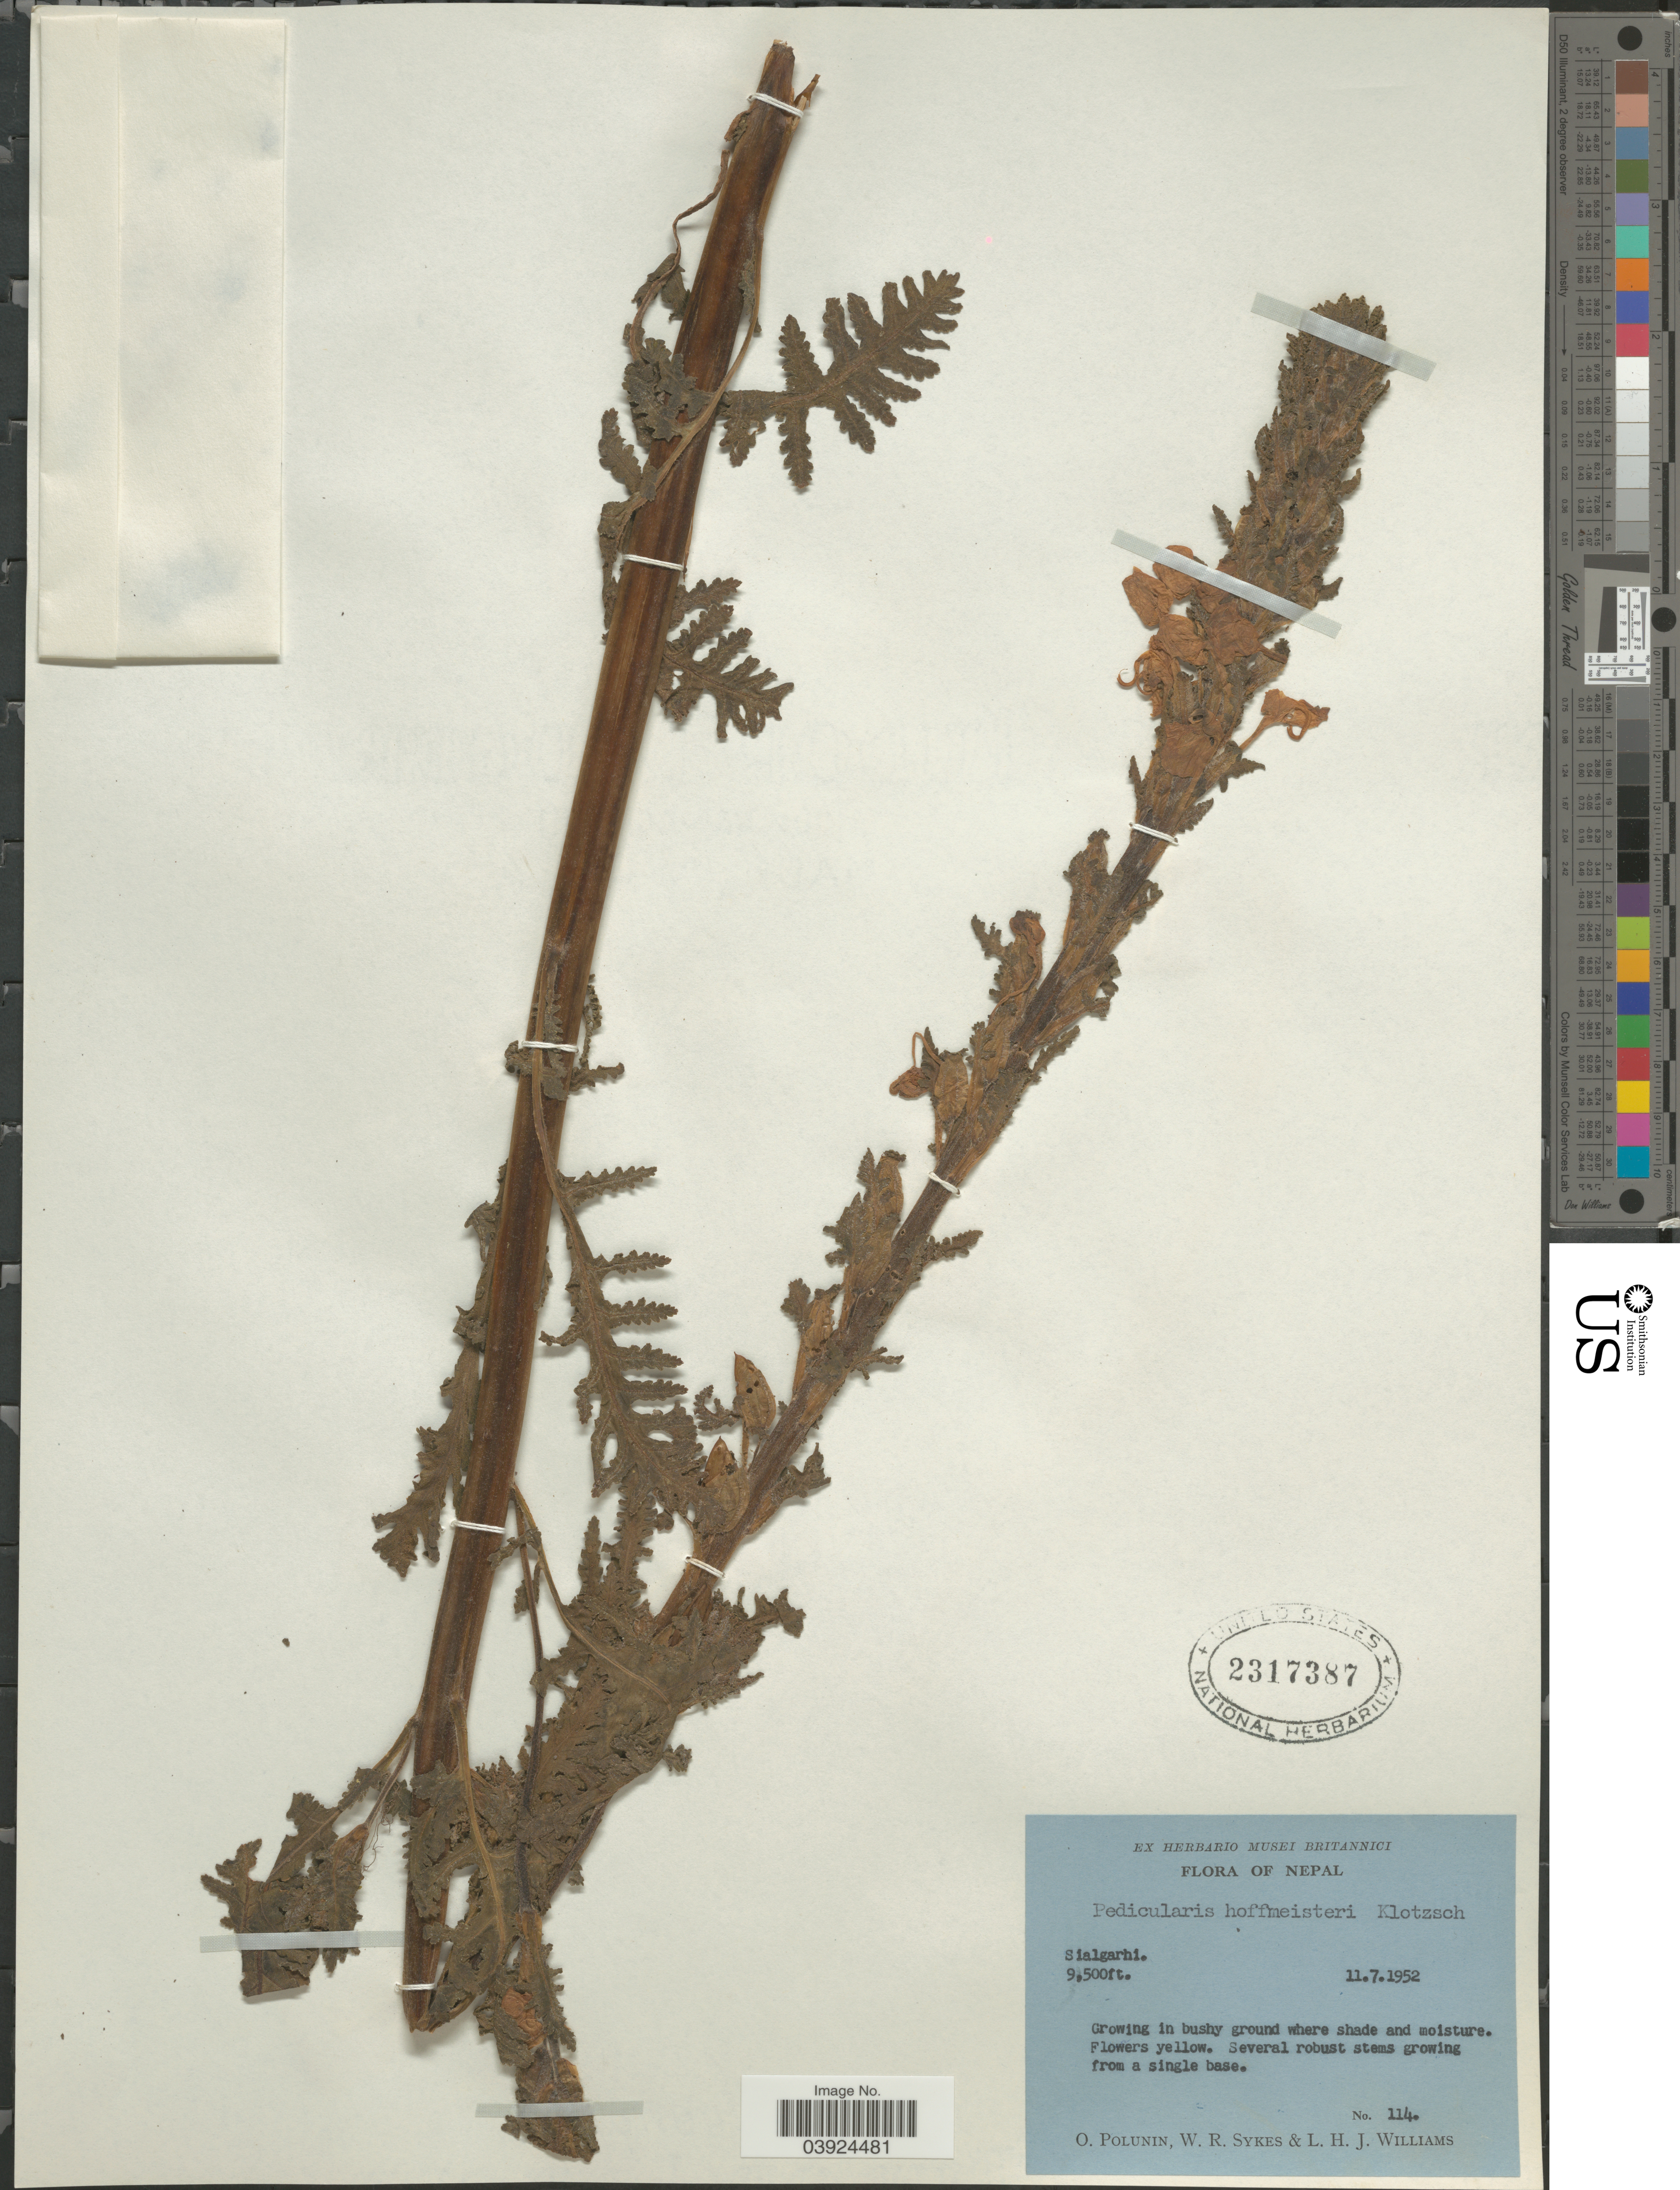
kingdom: Plantae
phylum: Tracheophyta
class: Magnoliopsida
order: Lamiales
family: Orobanchaceae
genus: Pedicularis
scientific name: Pedicularis hoffmeisteri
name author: Klotzsch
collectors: O. V. Polunin, W. R. Sykes & L. H. J. Williams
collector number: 114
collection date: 1952-07-11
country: Nepal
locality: Sialgarhi.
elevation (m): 2896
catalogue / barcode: US 2317387